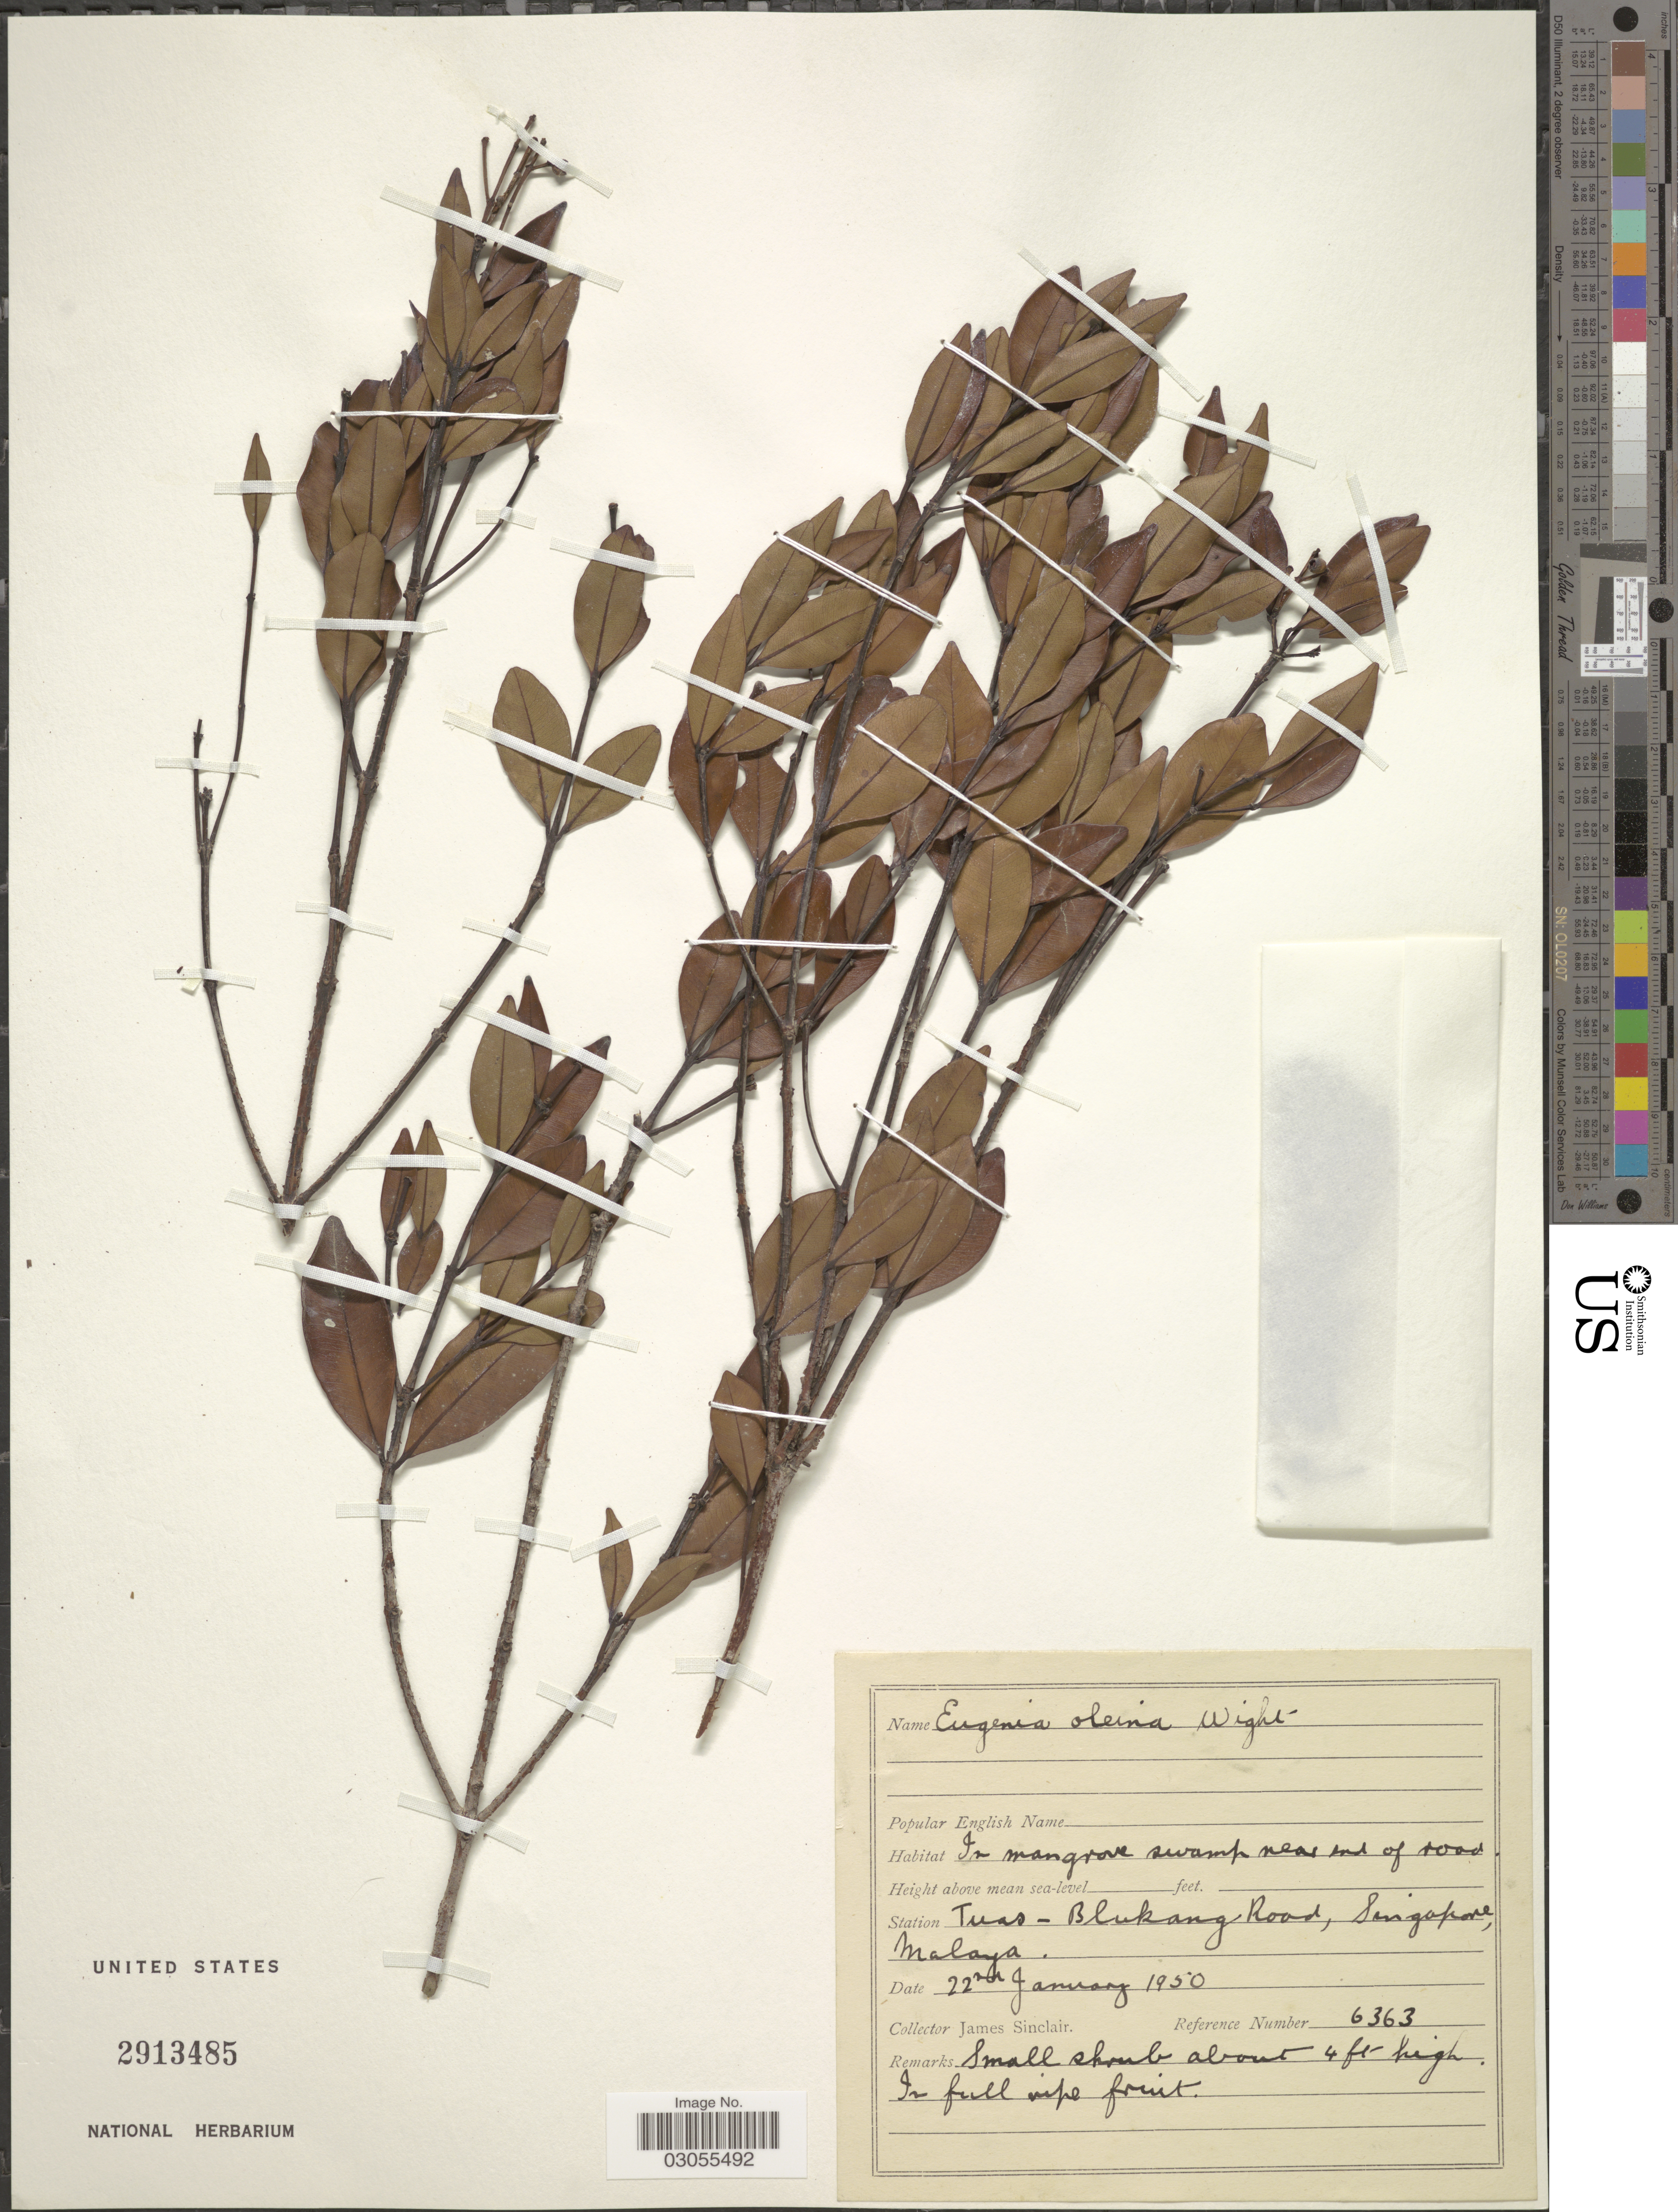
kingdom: Plantae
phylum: Tracheophyta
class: Magnoliopsida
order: Myrtales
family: Myrtaceae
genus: Syzygium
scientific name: Syzygium myrtifolium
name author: Walp.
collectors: J. Sinclair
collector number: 6363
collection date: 1950-01-22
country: Singapore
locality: Tuas - Blukang Road, Malaya.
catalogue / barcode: US 2913485